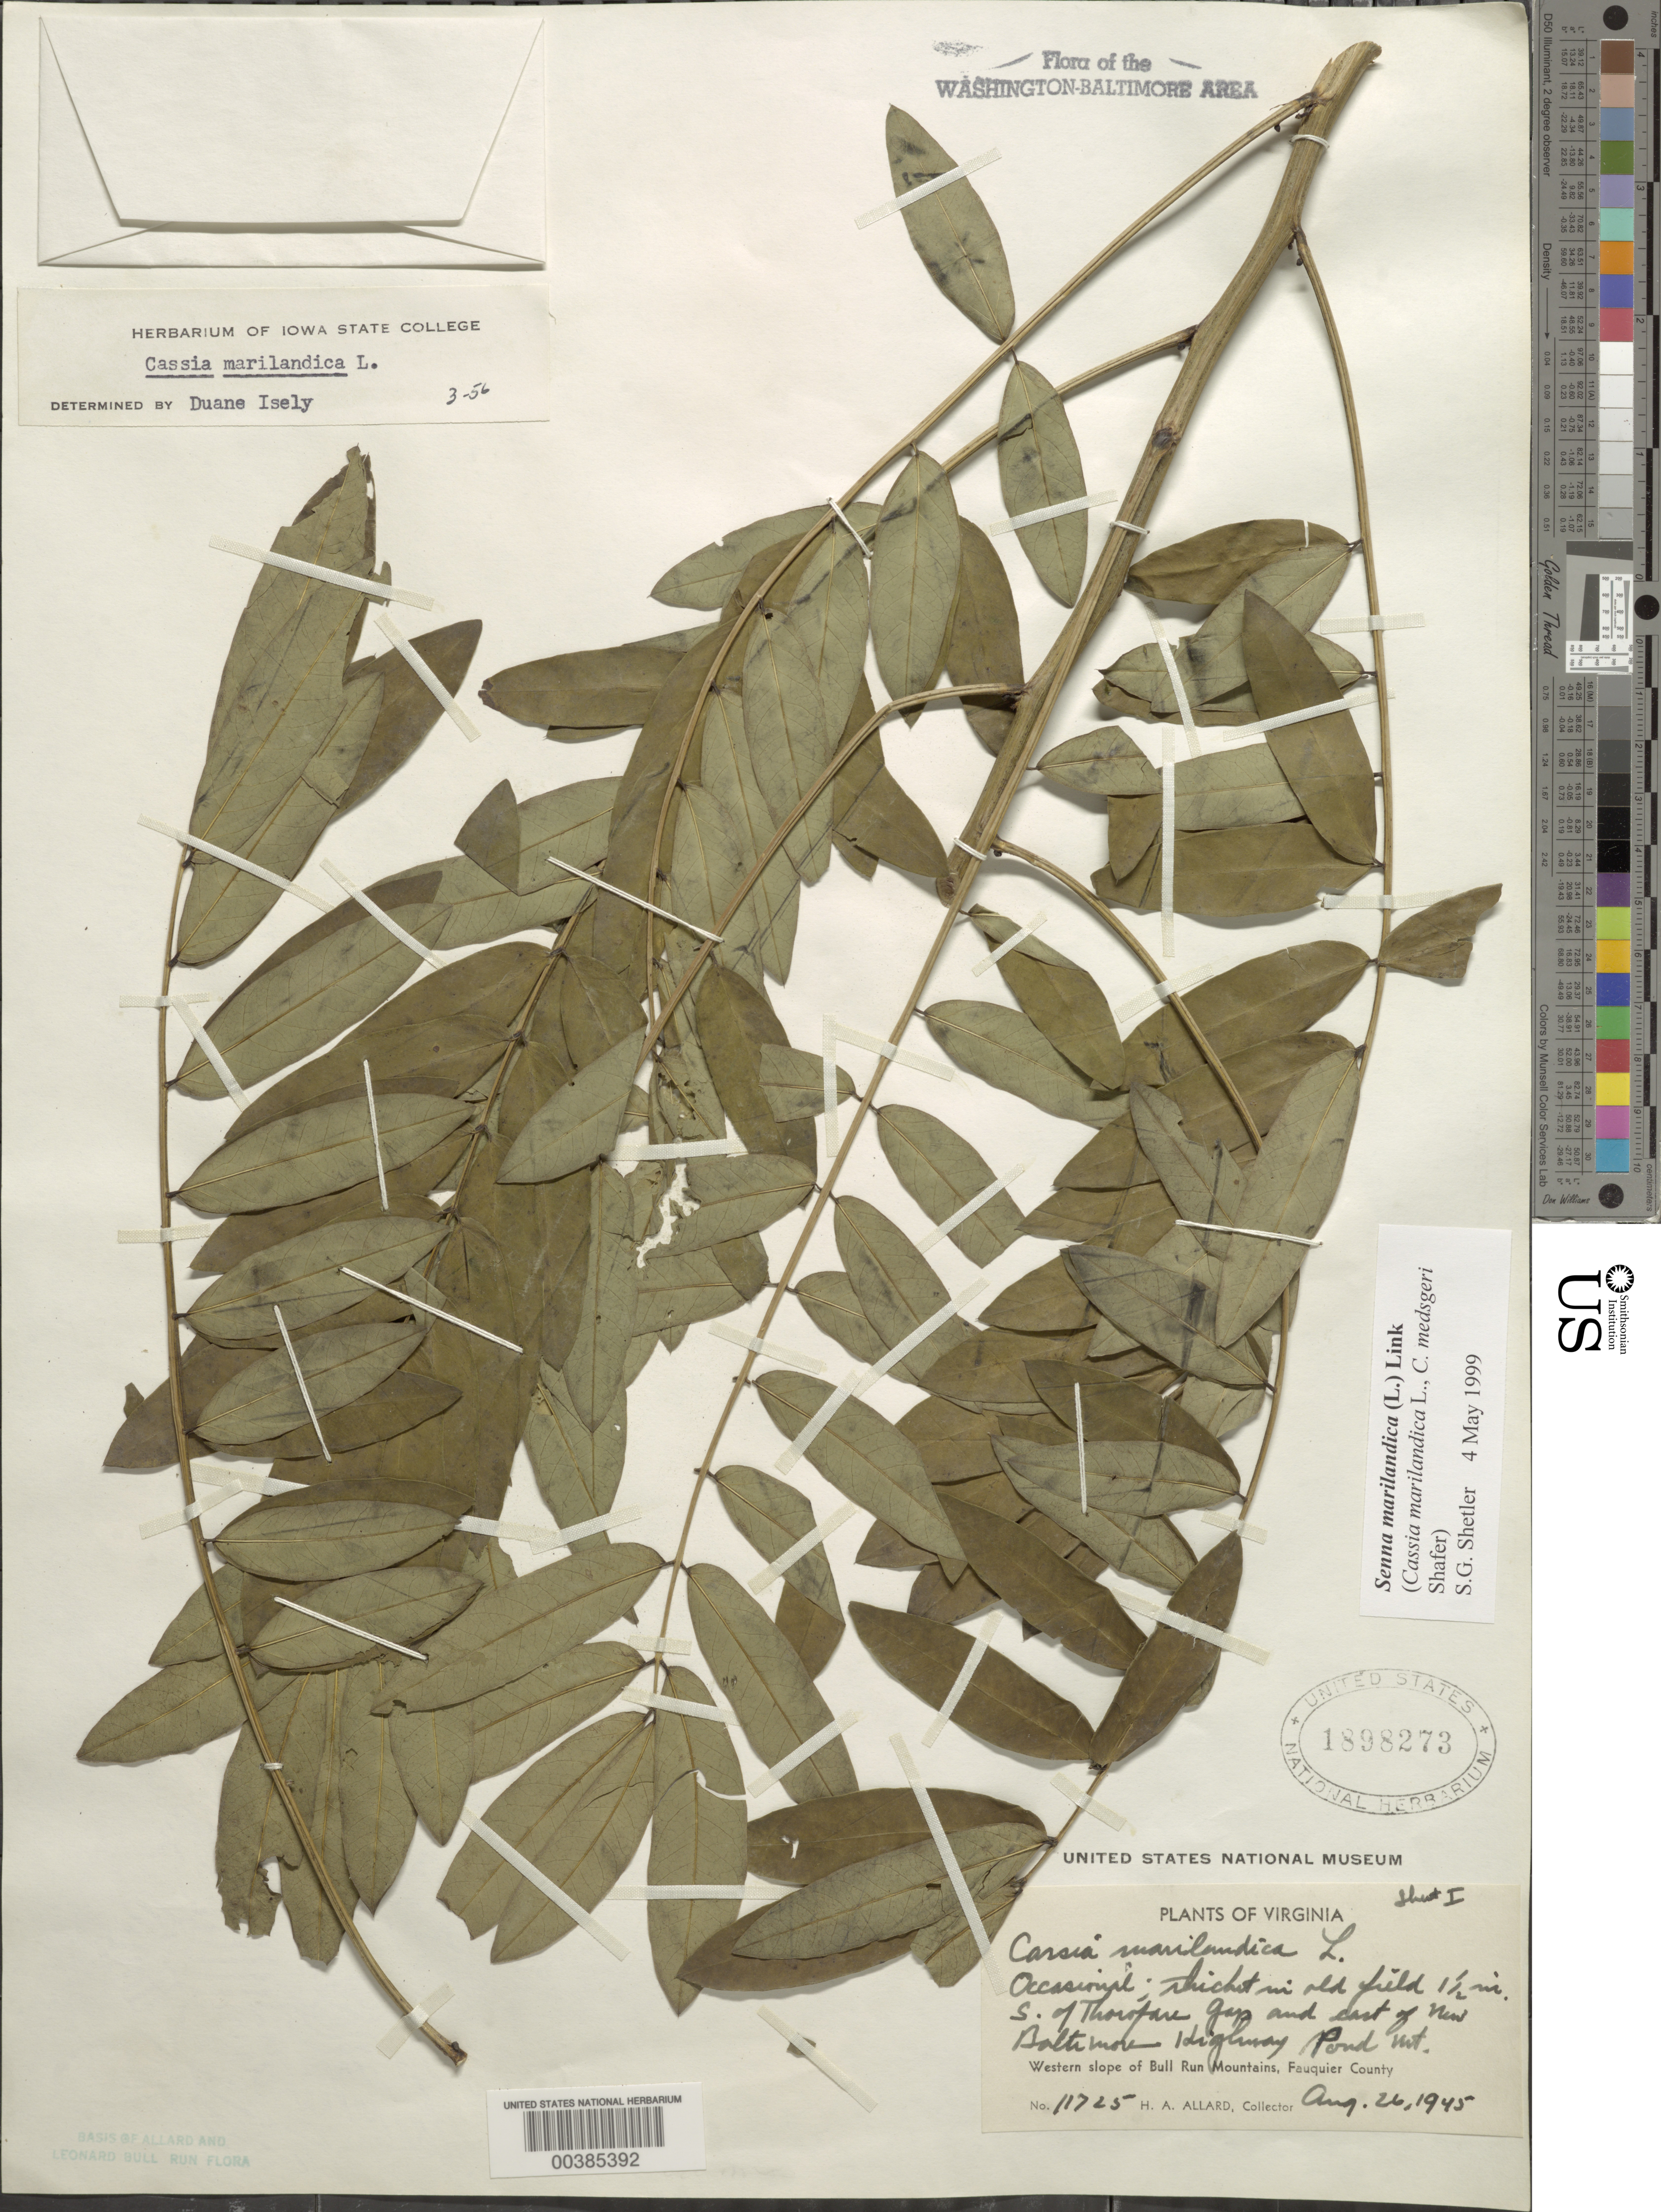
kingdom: Plantae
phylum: Tracheophyta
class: Magnoliopsida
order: Fabales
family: Fabaceae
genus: Senna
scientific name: Senna marilandica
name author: (L.) Link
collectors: H. A. Allard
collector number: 11725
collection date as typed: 26 Aug 1945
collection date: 1945-08-26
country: United States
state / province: Virginia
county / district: Fauquier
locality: South of Thorofare Gap and east of New Baltimore Highway, Pond Bull Run Mts.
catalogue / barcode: US 1898273